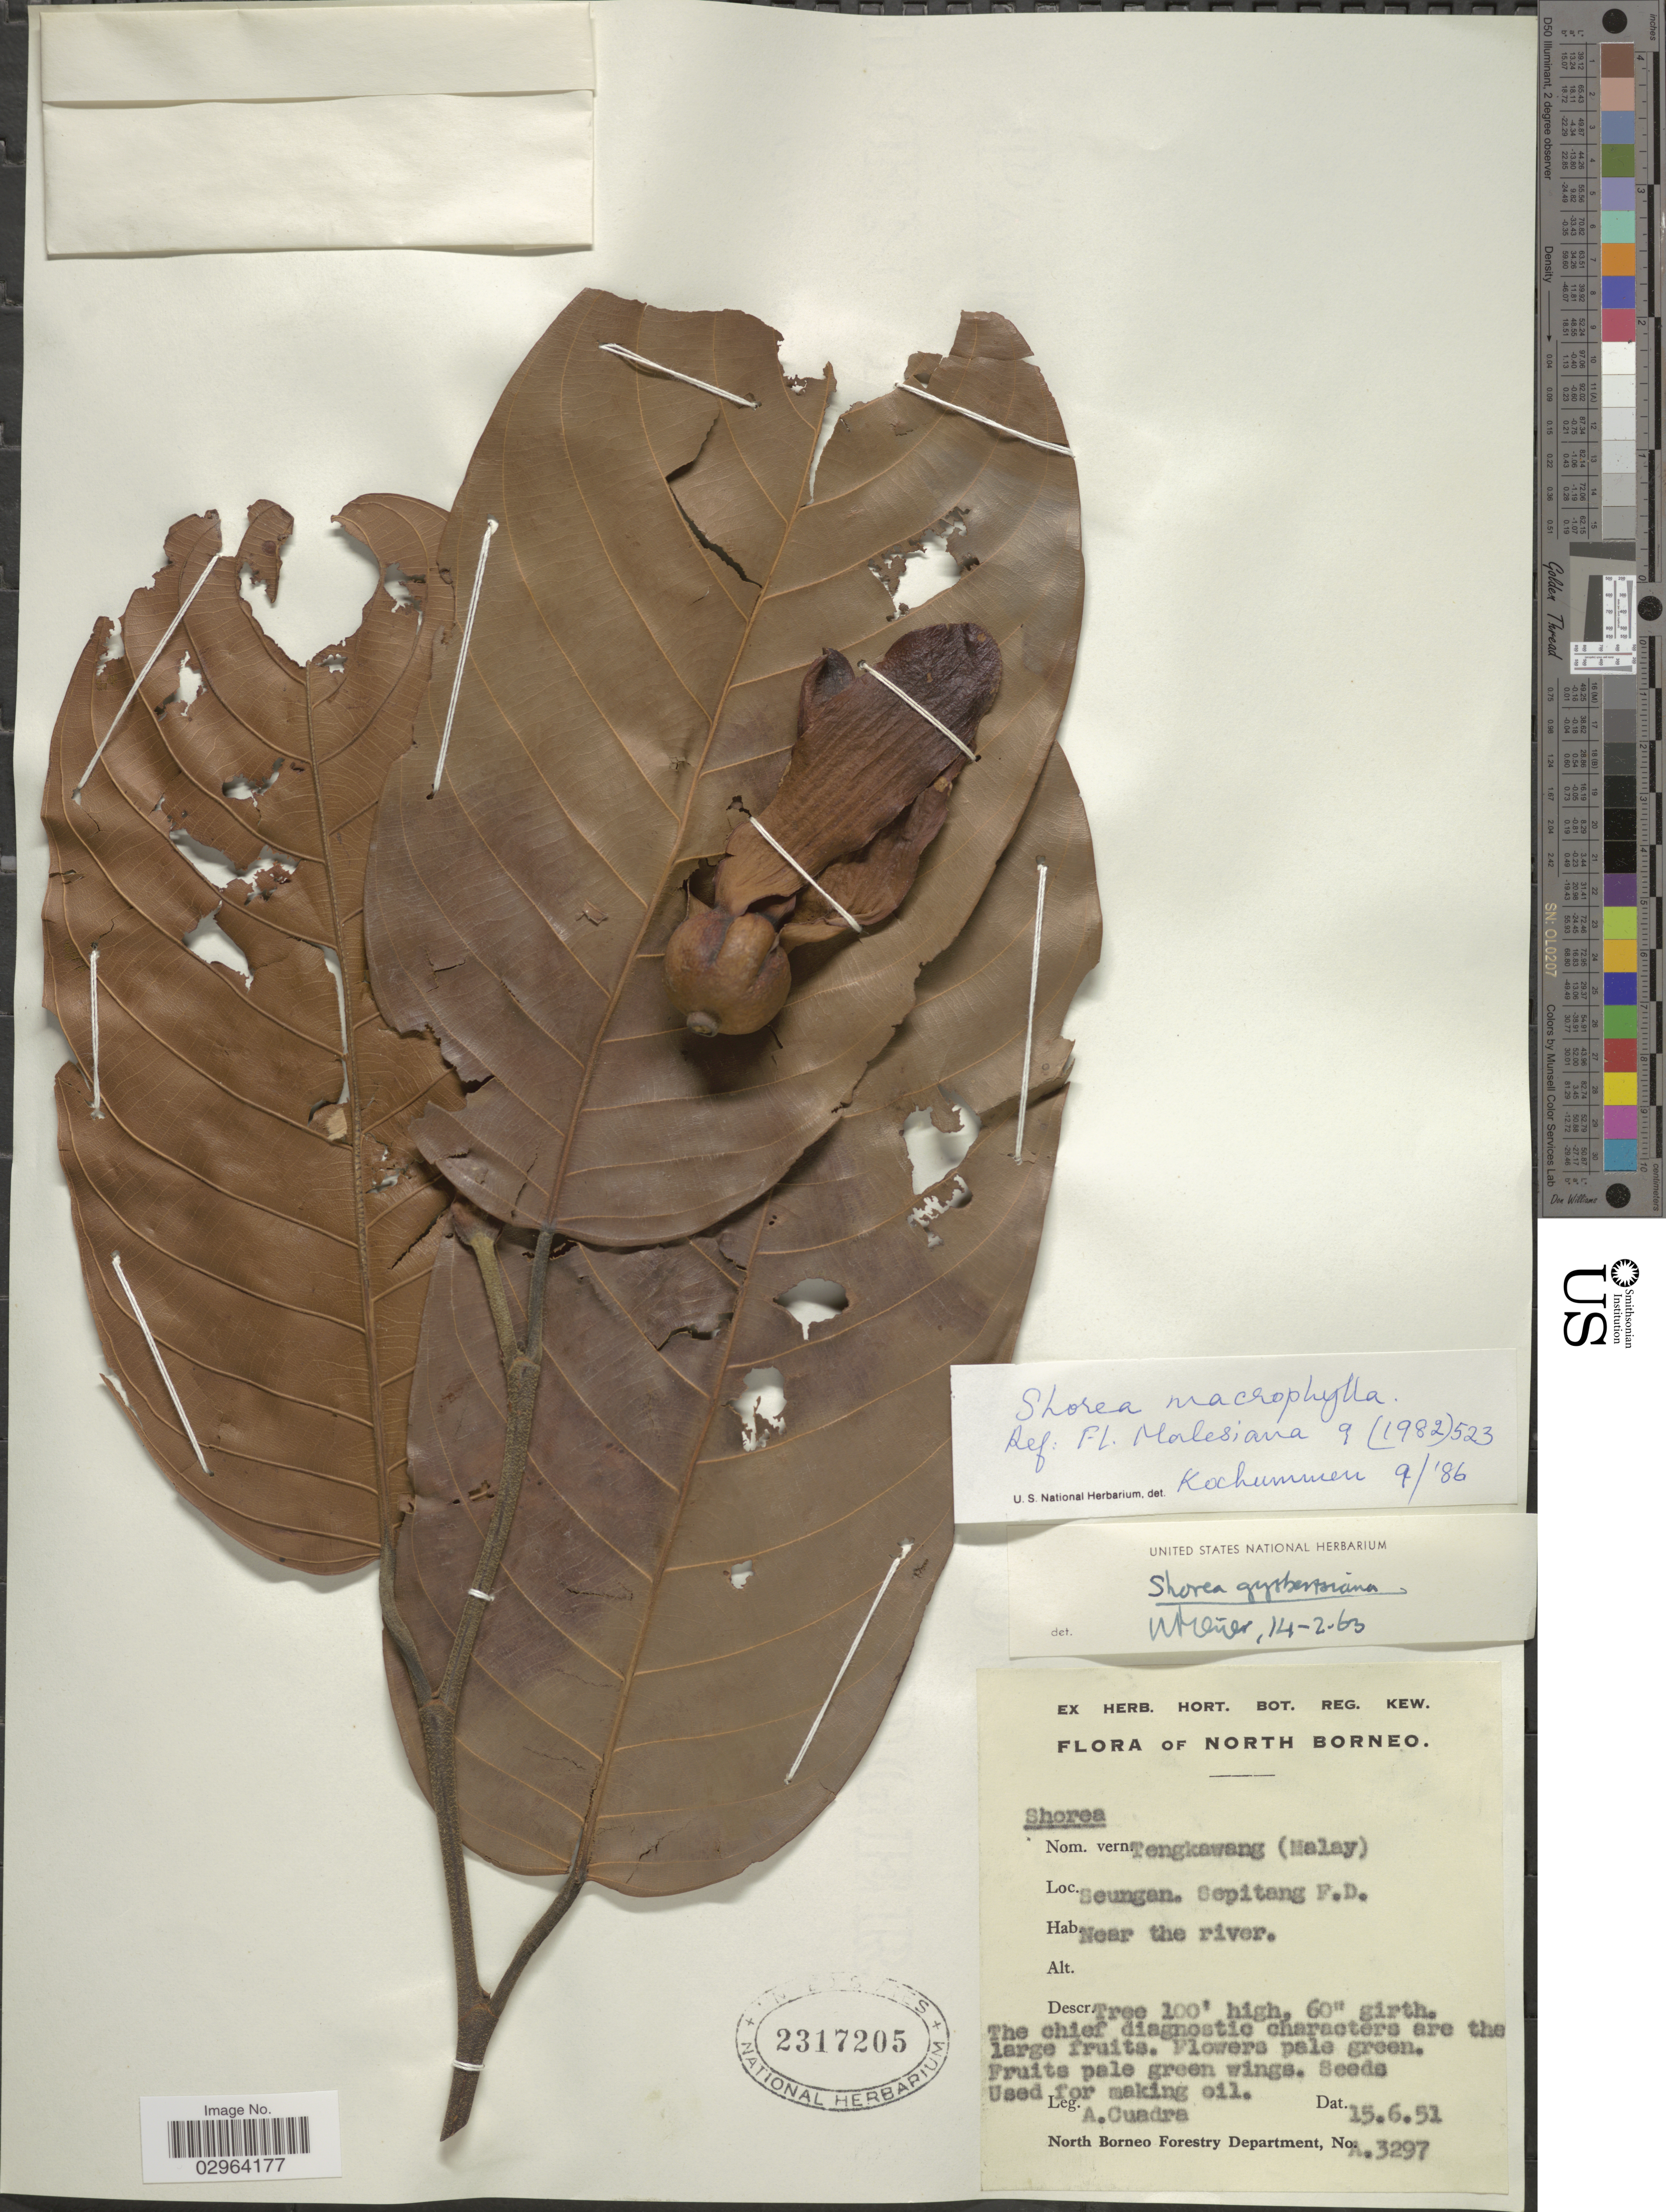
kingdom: Plantae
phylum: Tracheophyta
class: Magnoliopsida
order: Malvales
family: Dipterocarpaceae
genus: Rubroshorea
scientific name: Rubroshorea macrophylla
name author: (de Vriese) P.S. Ashton & J. Heck.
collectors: A. Cuadra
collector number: A 3297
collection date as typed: Transcribed d/m/y: 15/6/51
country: Malaysia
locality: North Borneo. Seungan. Sepitang F.D. Near the river.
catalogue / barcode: US 2317205